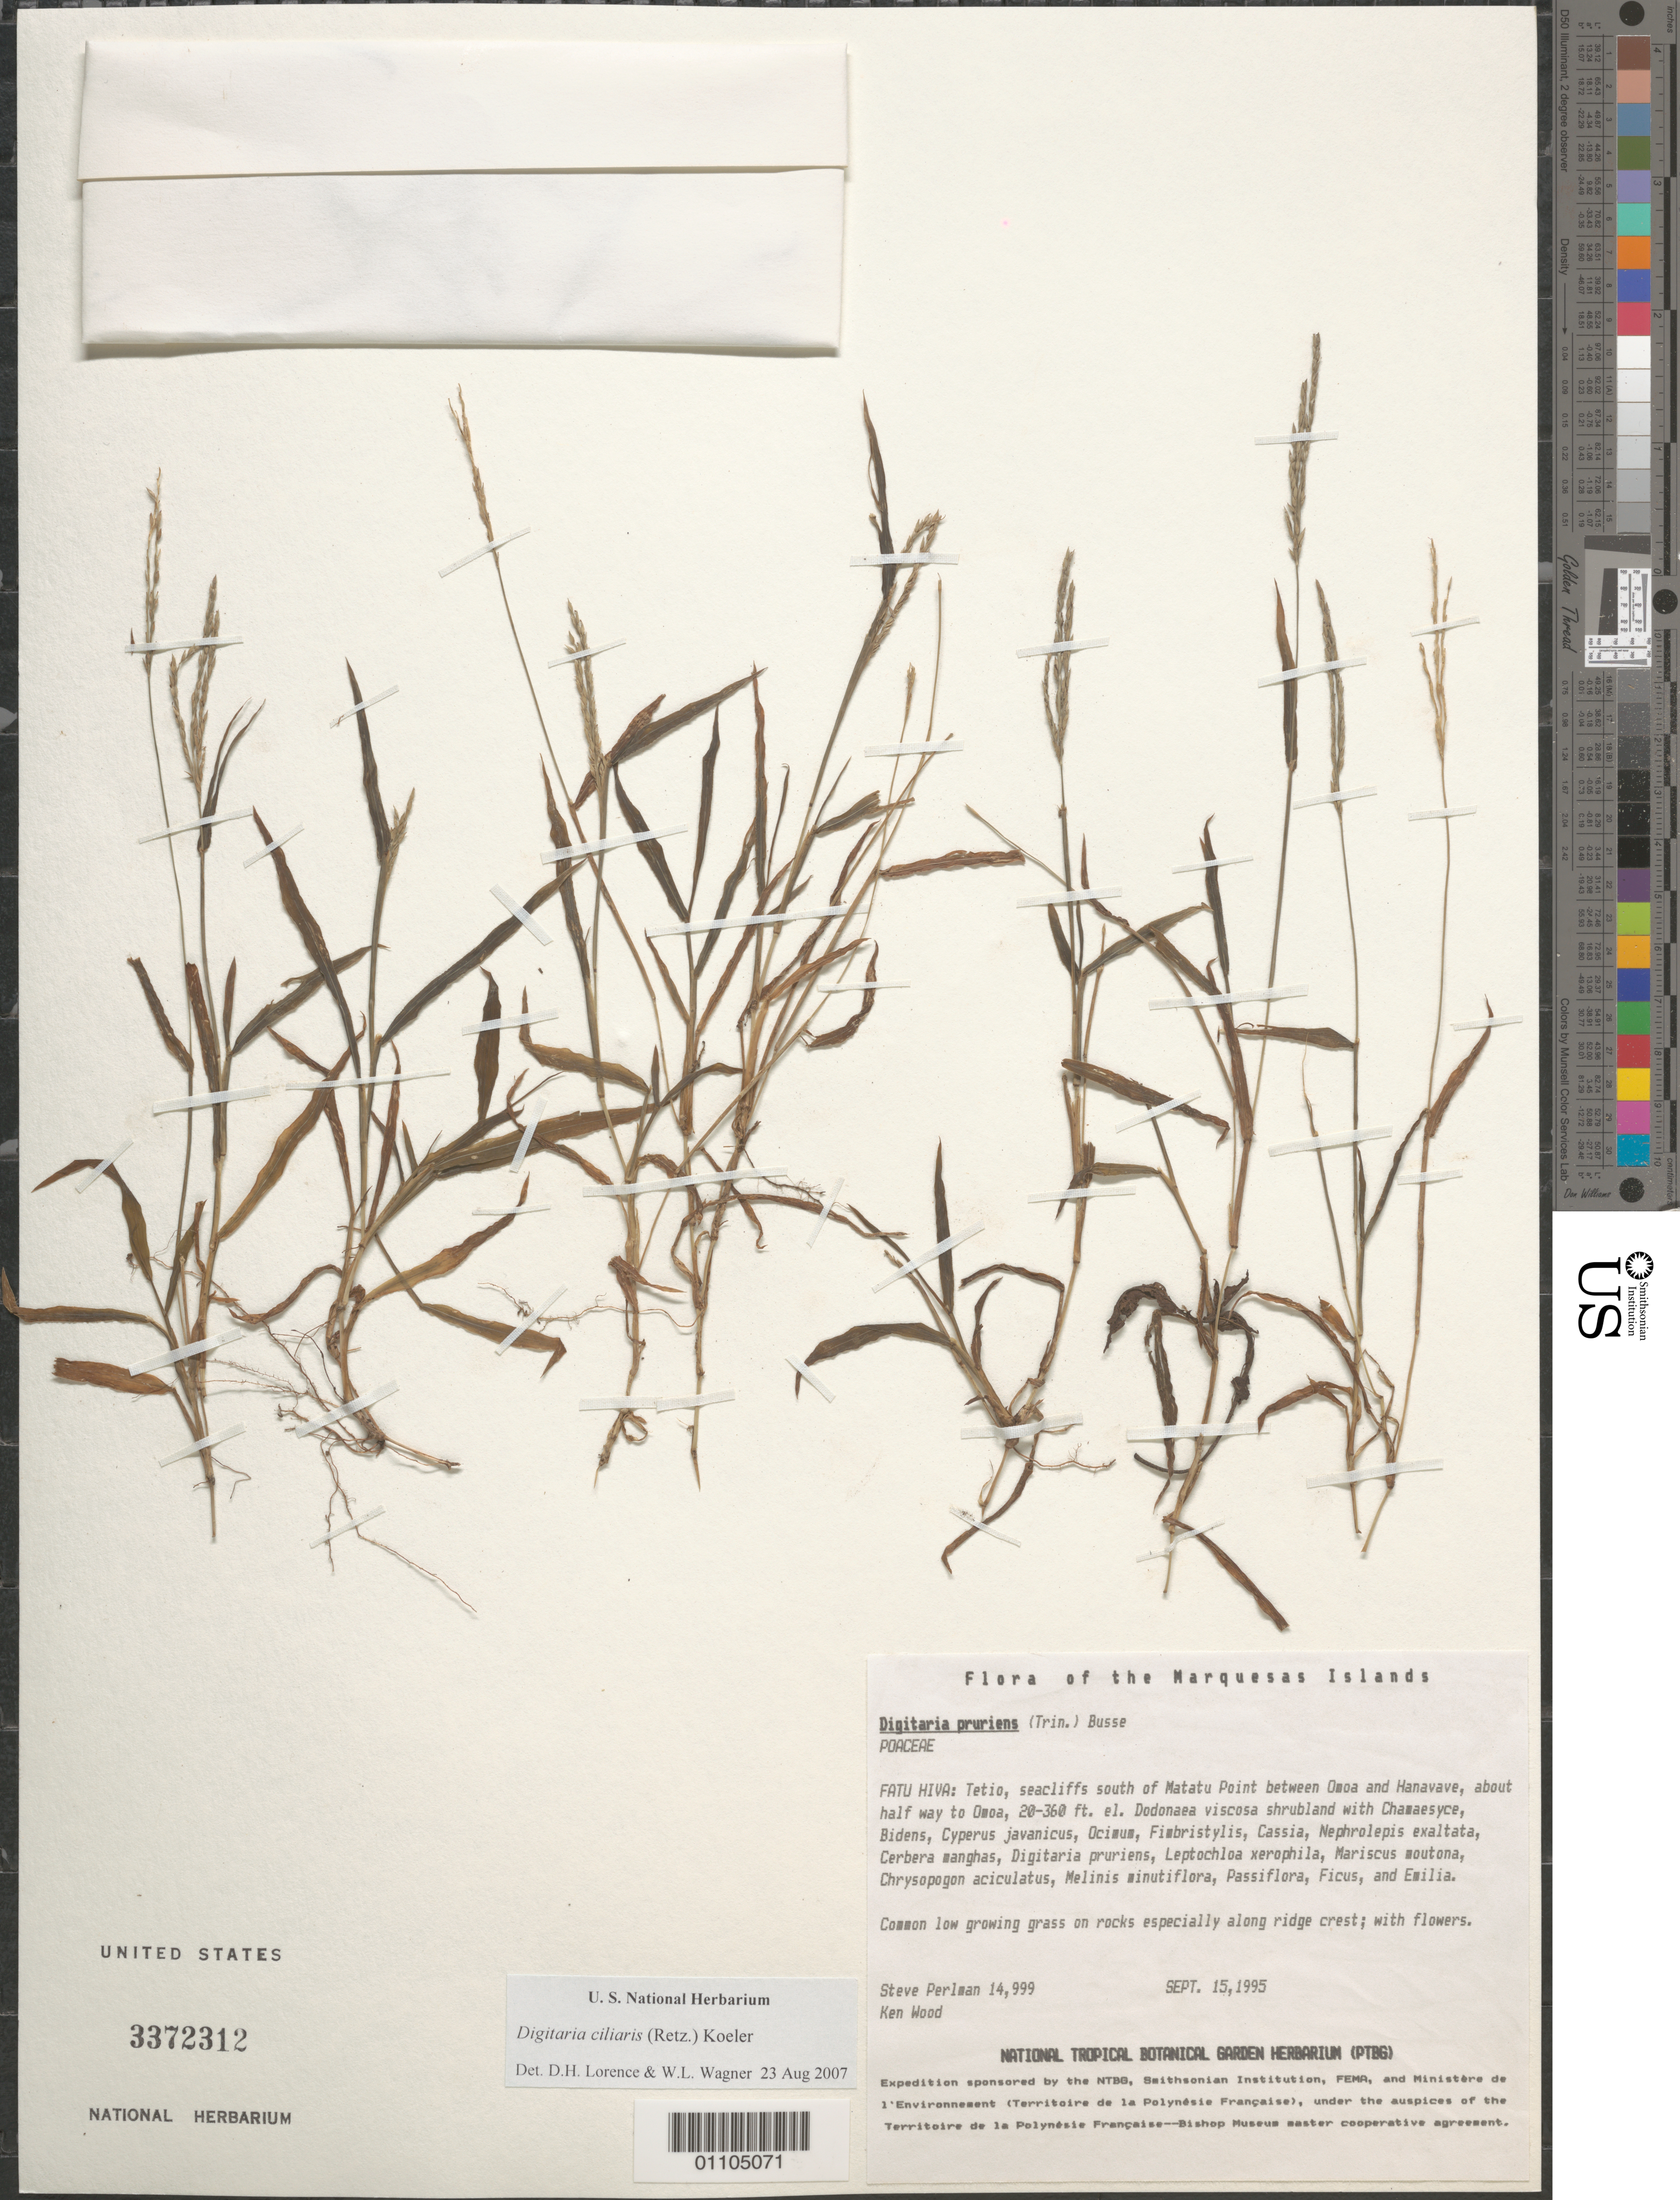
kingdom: Plantae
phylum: Tracheophyta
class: Liliopsida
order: Poales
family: Poaceae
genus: Digitaria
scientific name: Digitaria ciliaris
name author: (Retz.) Koeler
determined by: Lorence, David H.; Wagner, W. H.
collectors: S. P. Perlman & K. R. Wood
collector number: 14999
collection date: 1995-09-15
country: French Polynesia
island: Fatu Hiva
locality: Tetio, seacliffs between 'Omo'a and Hanavave, Tetio lies S of Matatu Point, about half way to 'Omo'a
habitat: Dodonaea viscosa shrubland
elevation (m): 110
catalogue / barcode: US 3390761